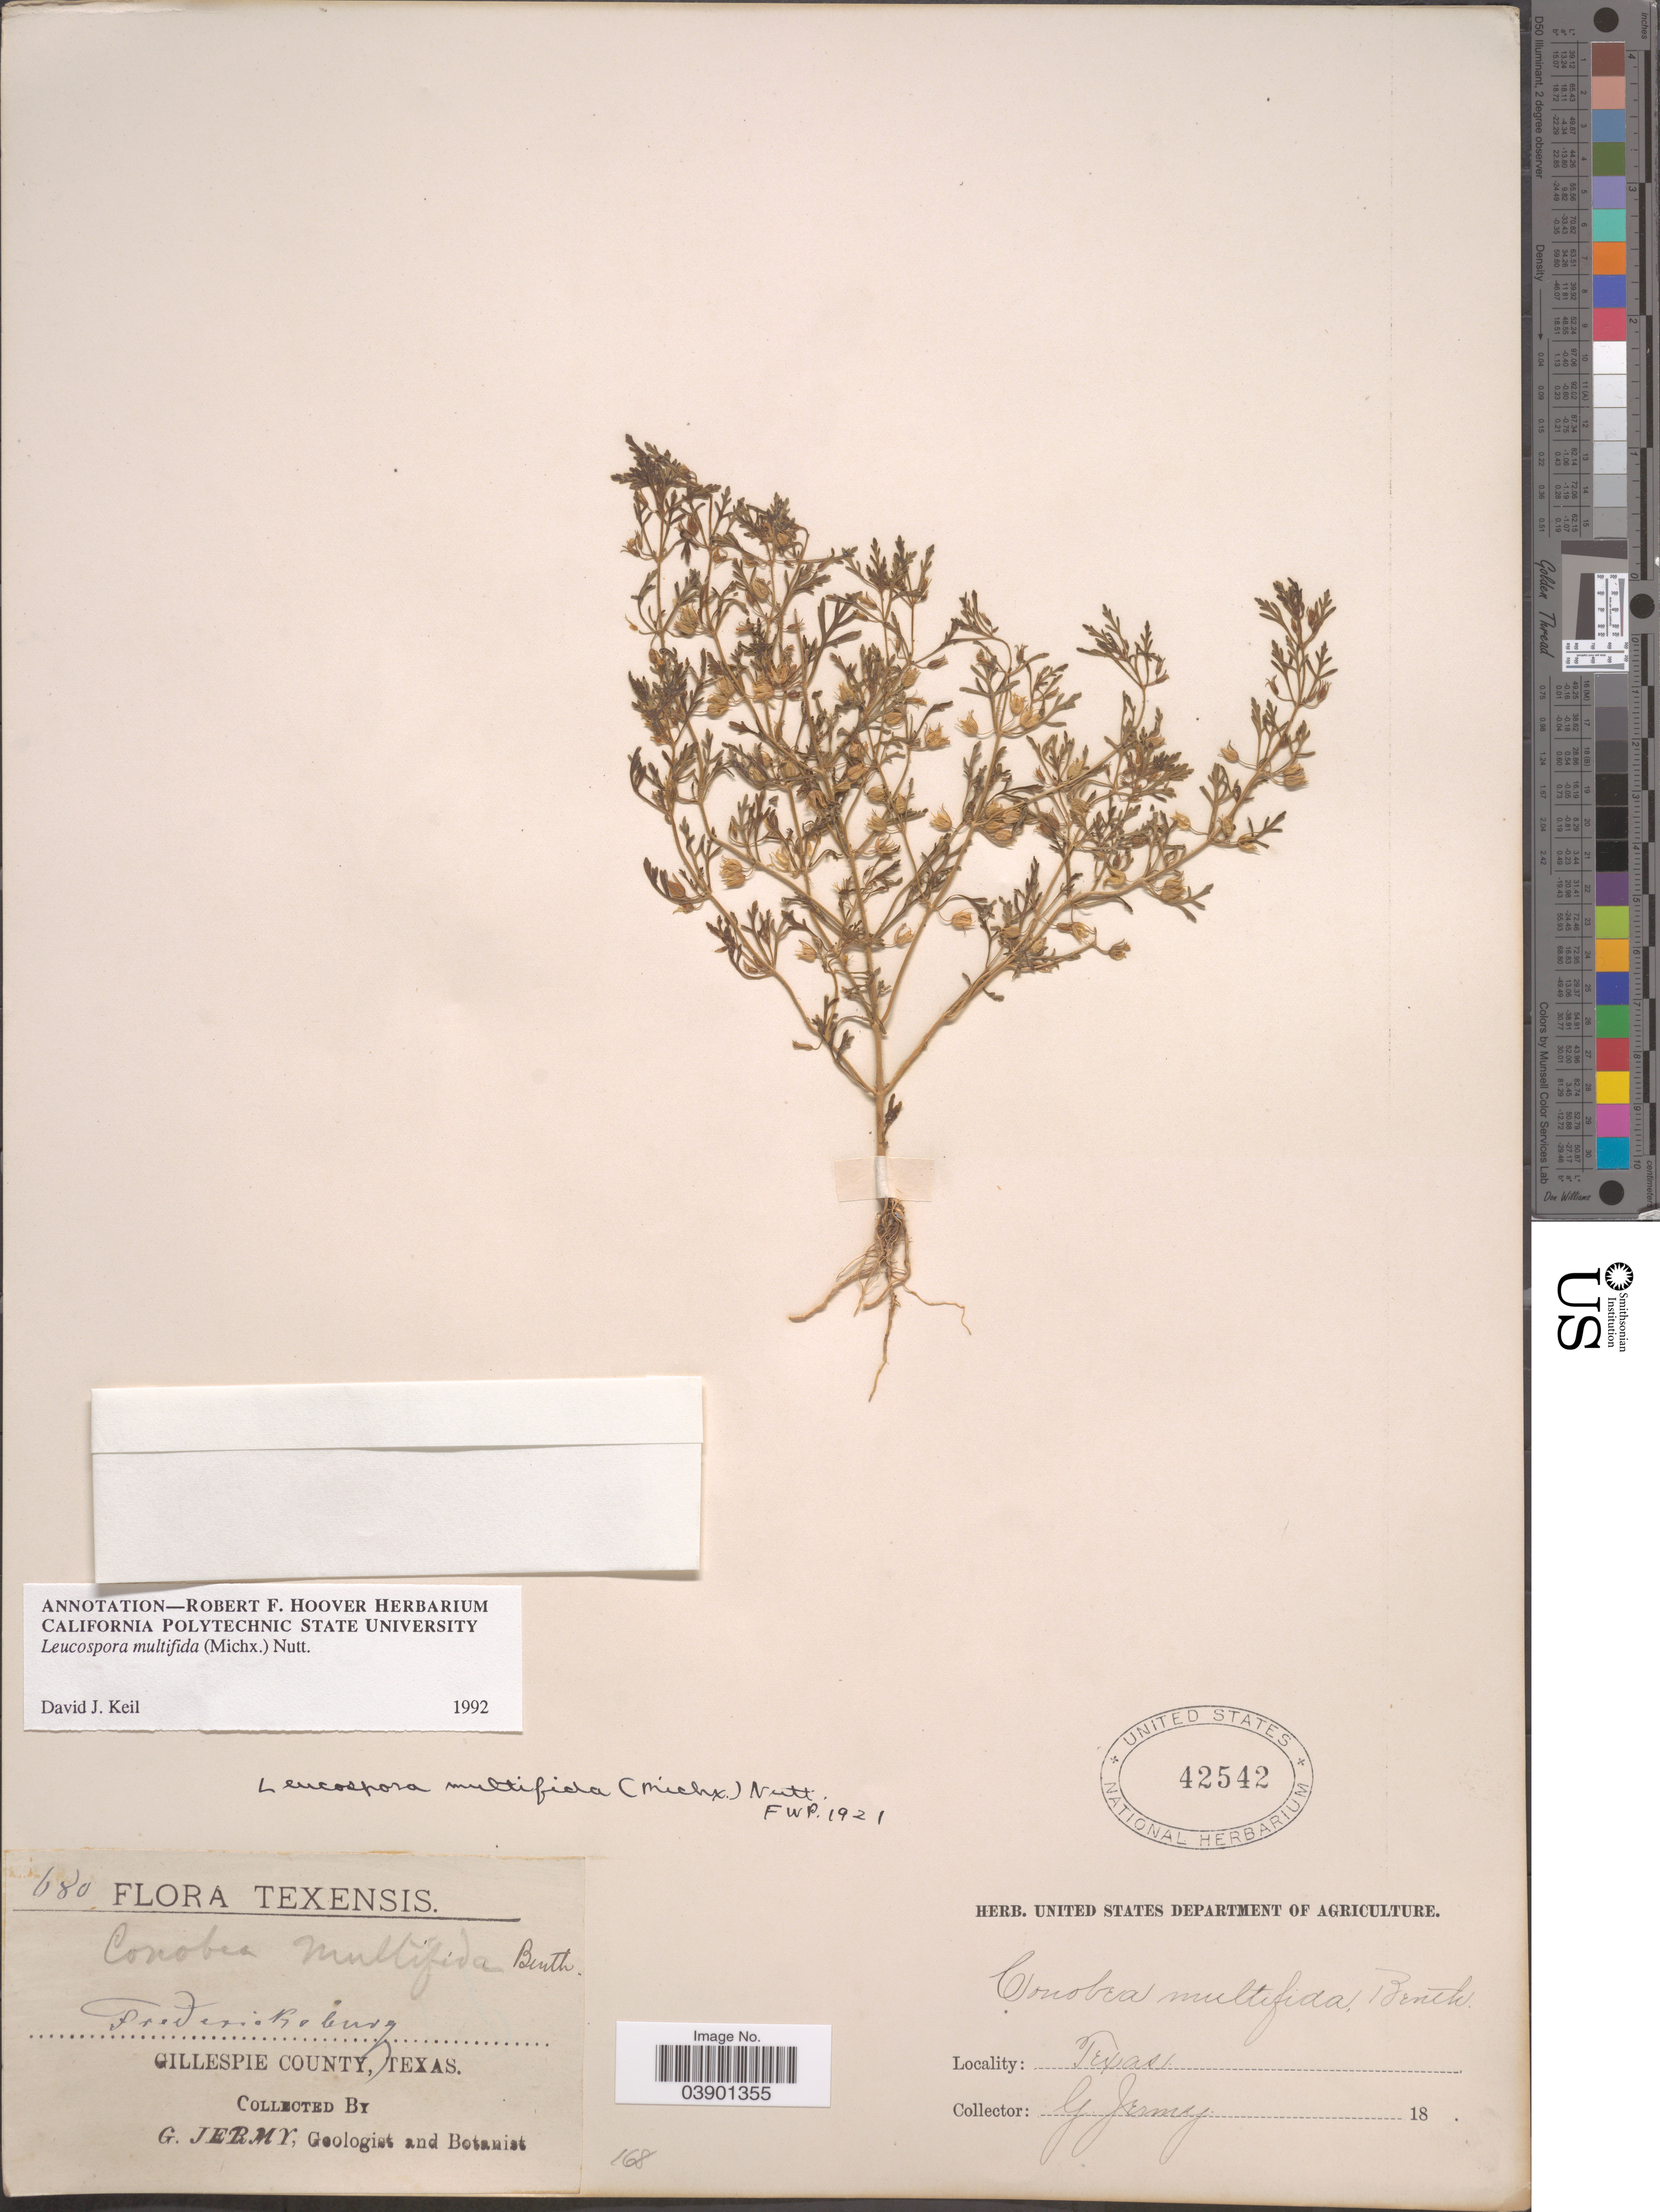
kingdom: Plantae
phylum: Tracheophyta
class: Magnoliopsida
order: Lamiales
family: Plantaginaceae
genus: Leucospora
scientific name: Leucospora multifida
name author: (Michx.) Nutt.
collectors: G. Jermy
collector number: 680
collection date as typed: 18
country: United States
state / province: Texas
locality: Fredericksburg. Gillespie County.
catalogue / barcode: US 42542